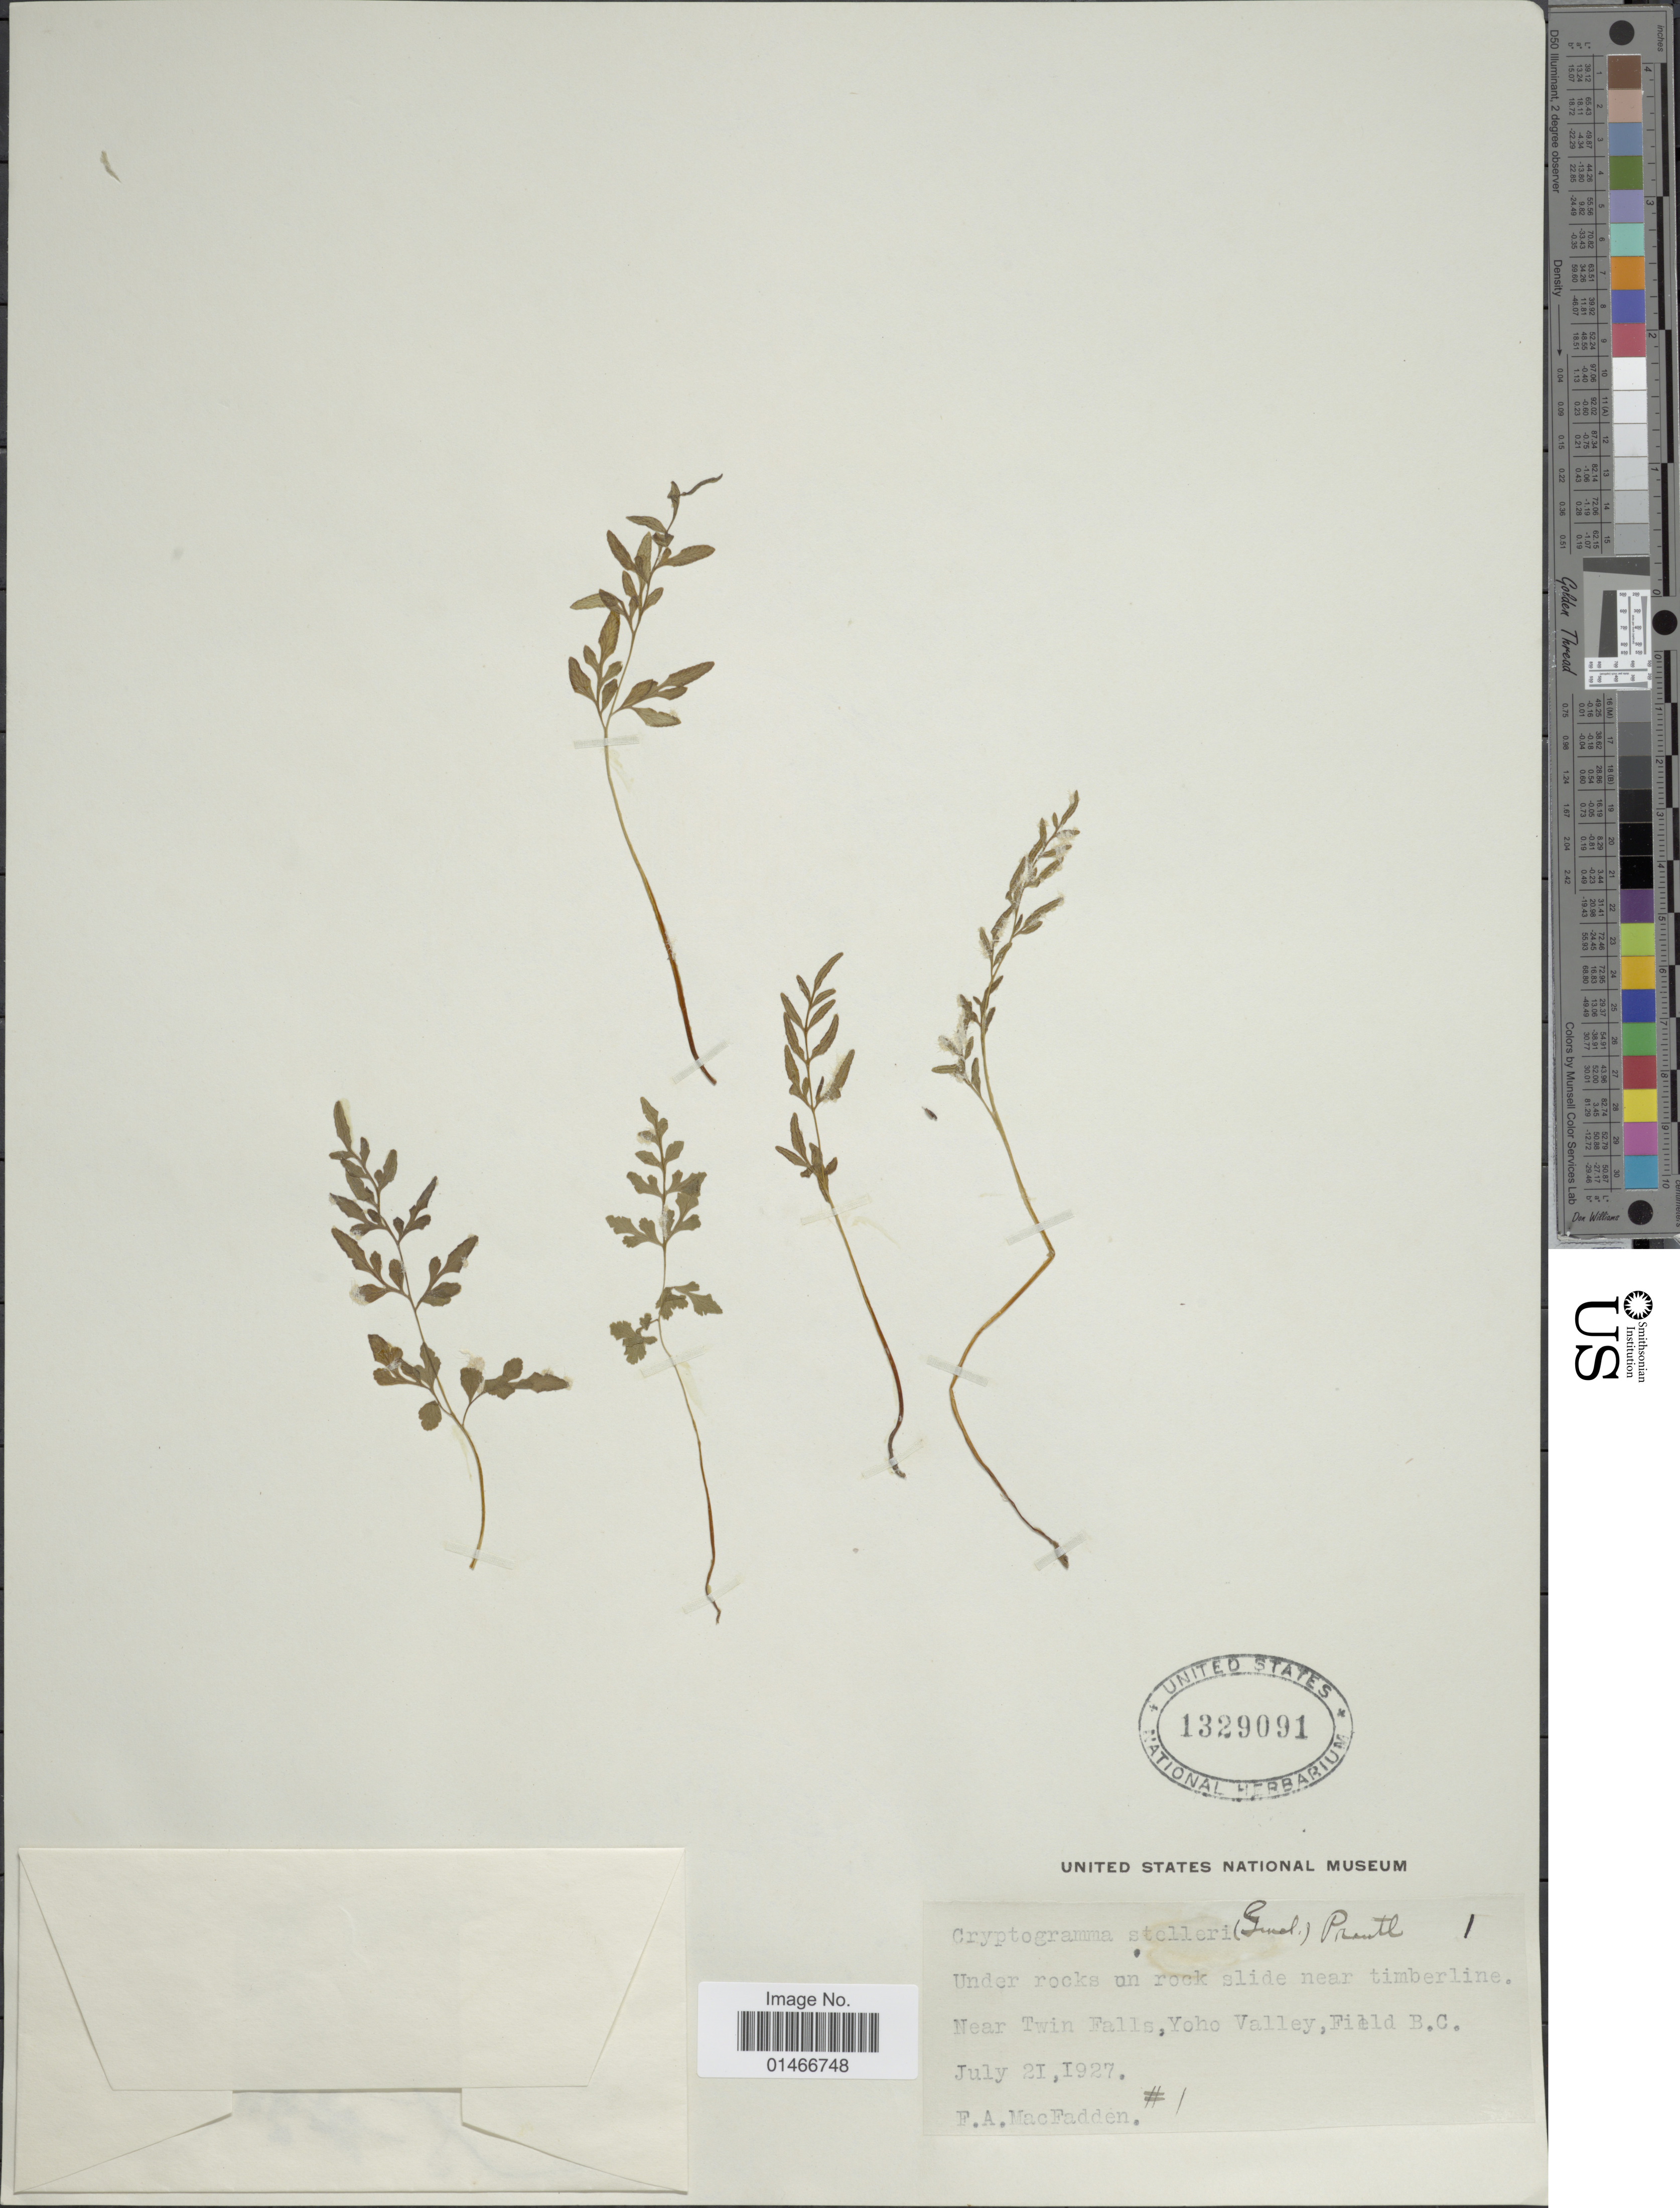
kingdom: Plantae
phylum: Tracheophyta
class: Polypodiopsida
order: Polypodiales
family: Pteridaceae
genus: Cryptogramma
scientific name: Cryptogramma stelleri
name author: (S.G. Gmel.) Prantl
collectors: F. MacFadden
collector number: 1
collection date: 1927-07-21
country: Canada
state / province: British Columbia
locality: Twin Falls, Yoho Valley, Field B.C.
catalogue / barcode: US 1329091